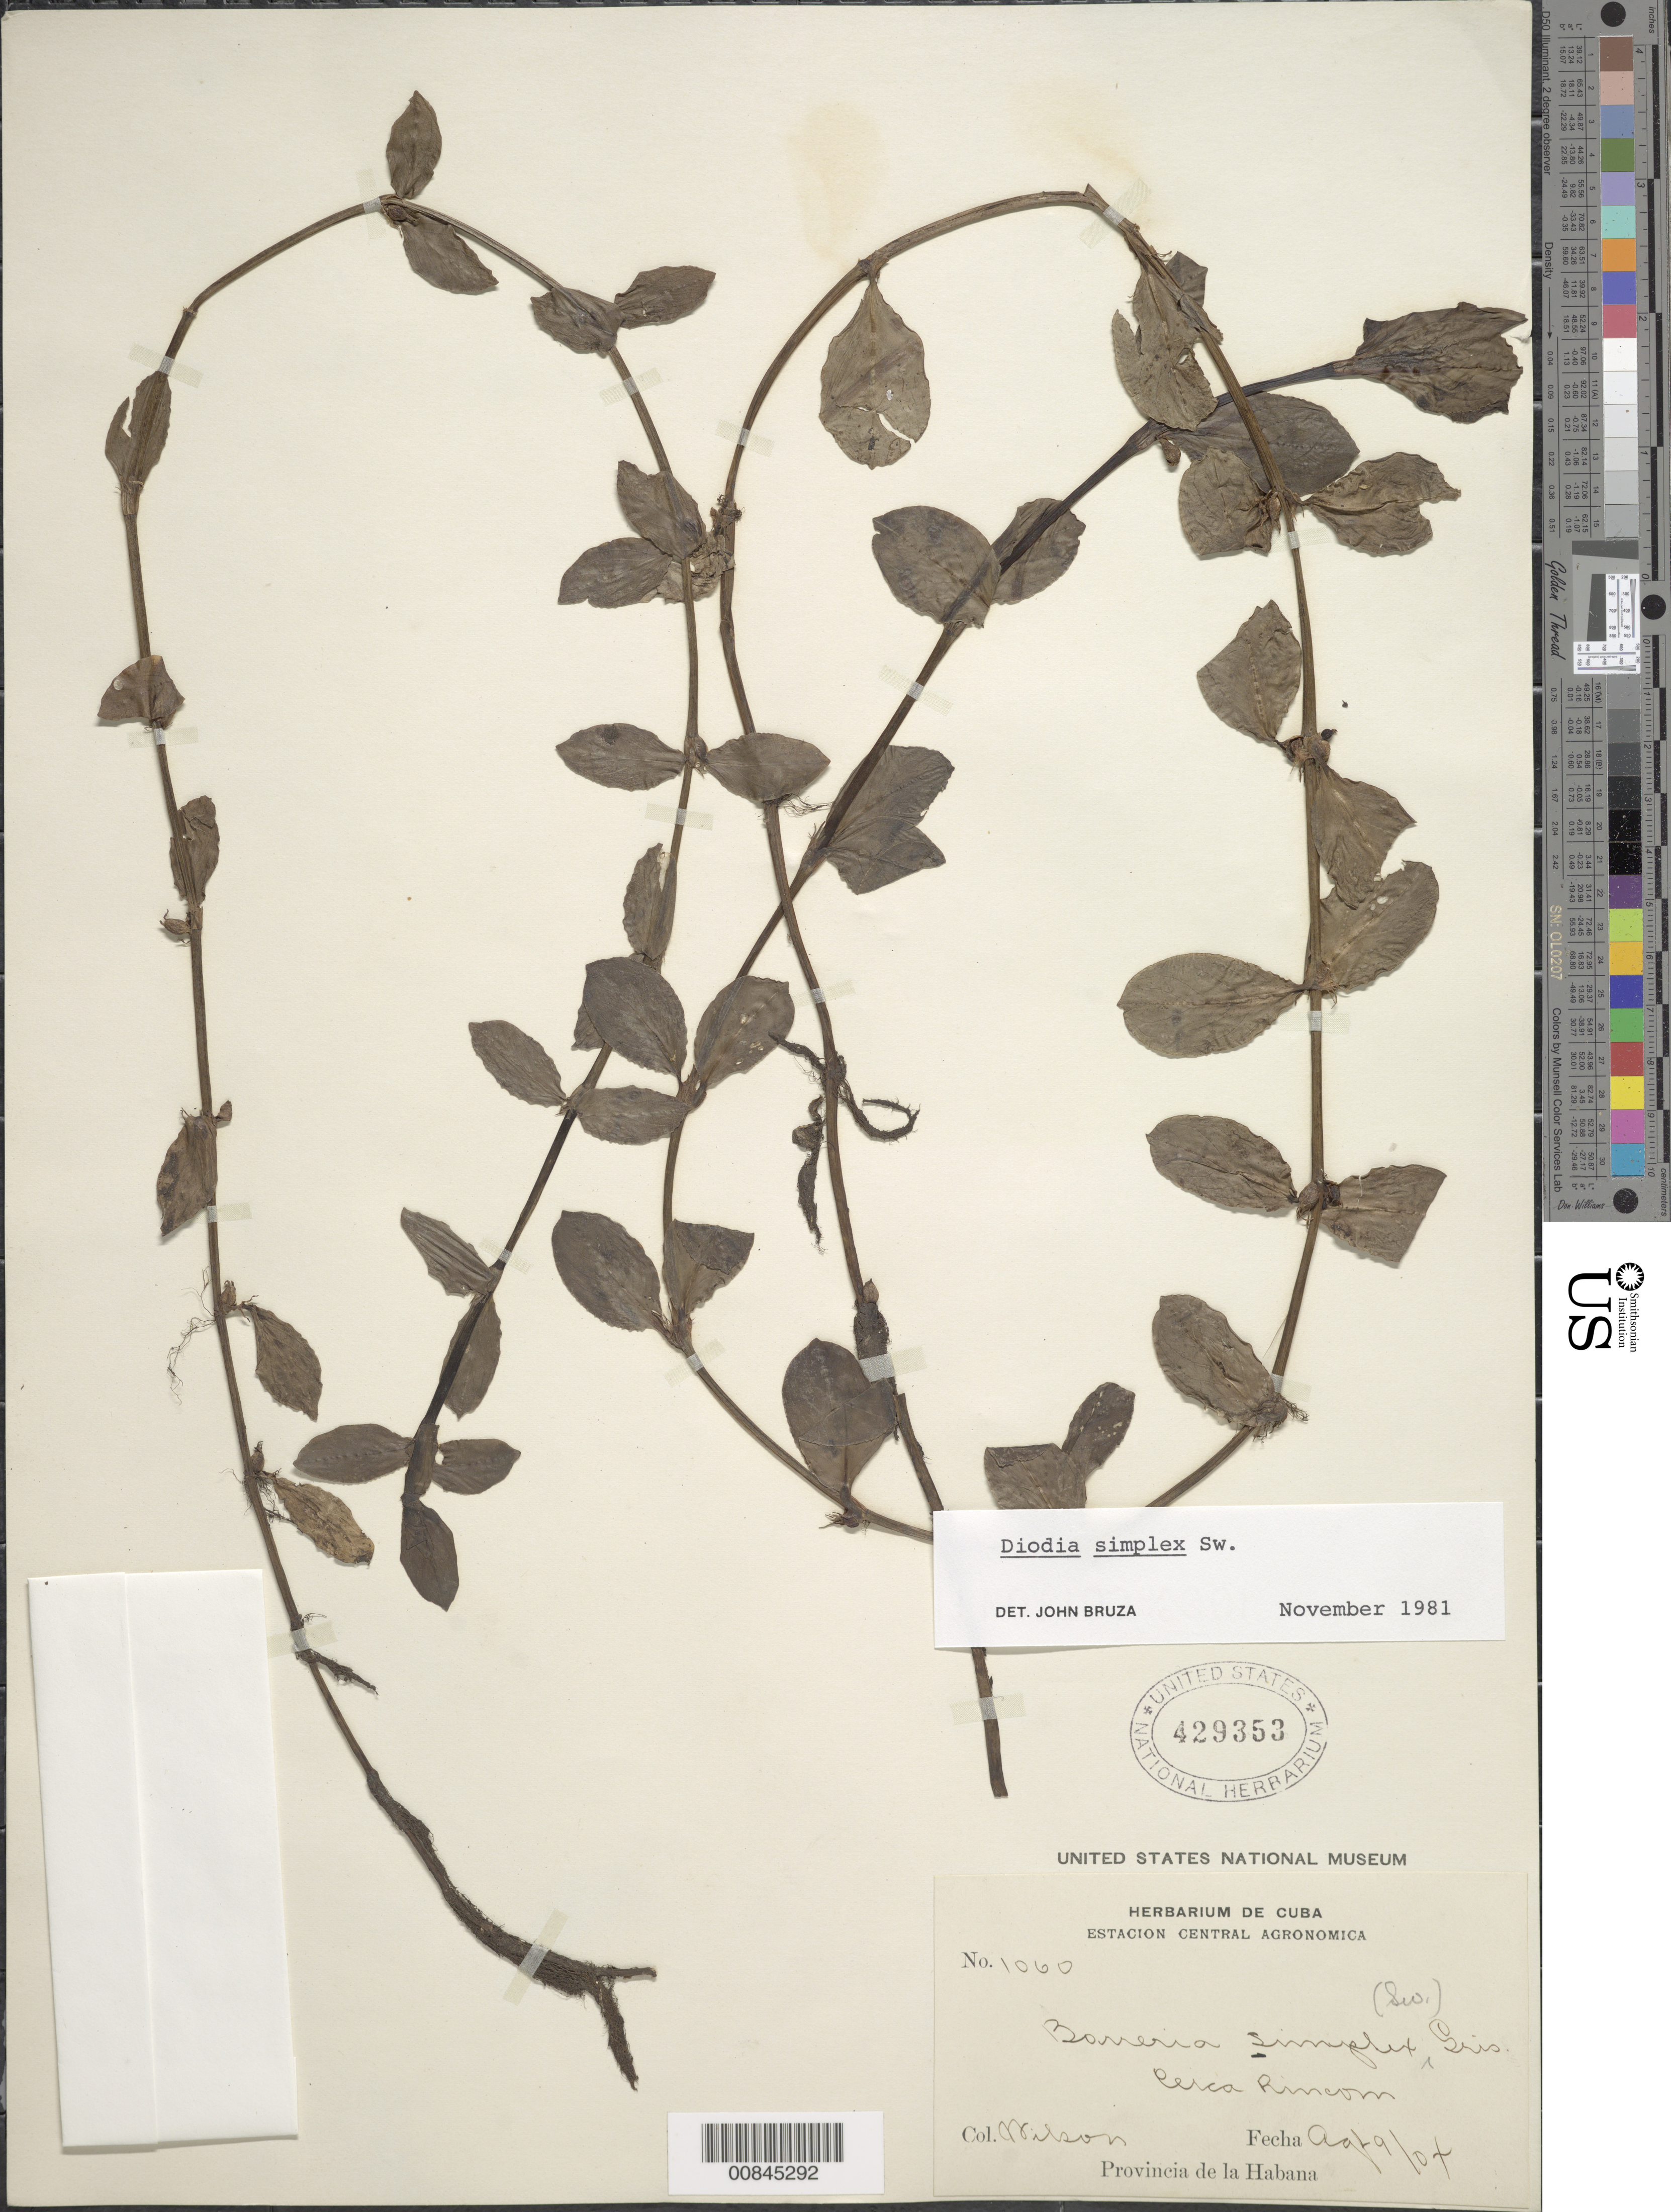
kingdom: Plantae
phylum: Tracheophyta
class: Magnoliopsida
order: Gentianales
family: Rubiaceae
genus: Diodia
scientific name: Diodia simplex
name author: Sw.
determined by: Bruza, J.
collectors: -- Wilson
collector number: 1060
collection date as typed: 09 Aug 1904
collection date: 1904-08-09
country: Cuba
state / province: La Habana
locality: Cerca Rincom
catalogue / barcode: US 429353